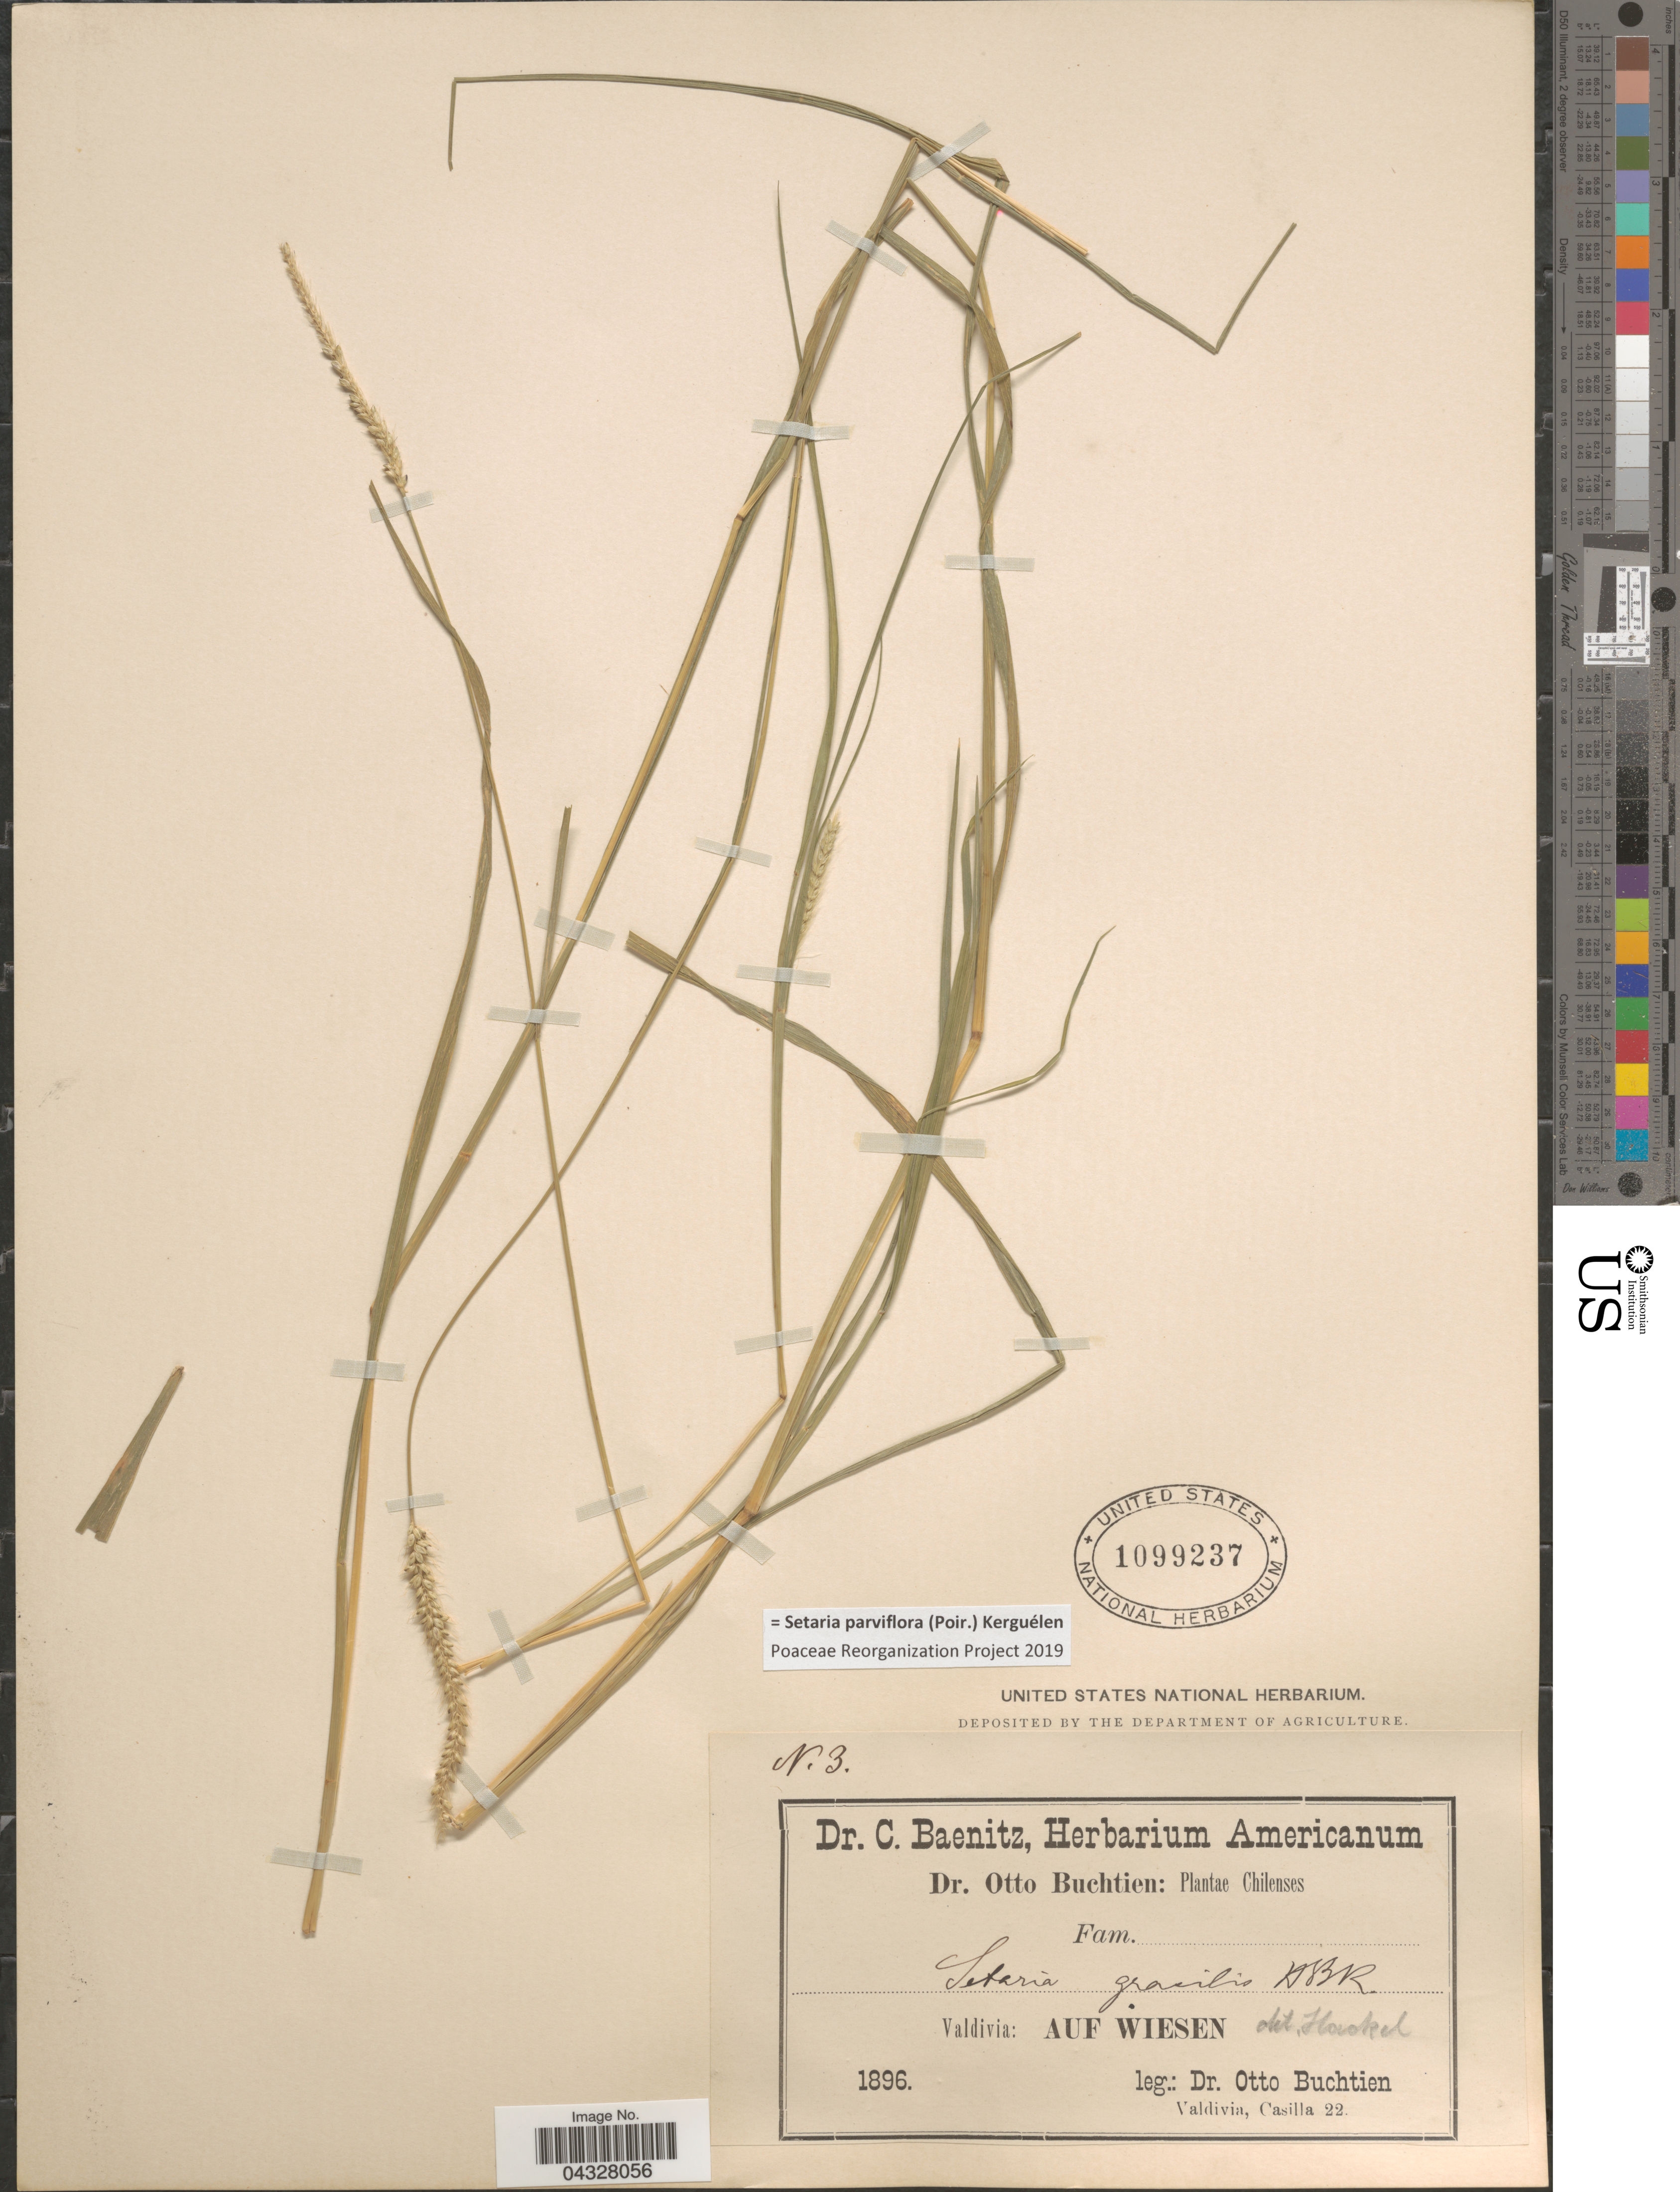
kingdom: Plantae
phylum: Tracheophyta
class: Liliopsida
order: Poales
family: Poaceae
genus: Setaria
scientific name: Setaria parviflora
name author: (Poir.) Kerguélen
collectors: O. Buchtien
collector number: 3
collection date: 1896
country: Chile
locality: Chilenses. Valdivia: Auf Wiesen.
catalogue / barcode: US 1099237